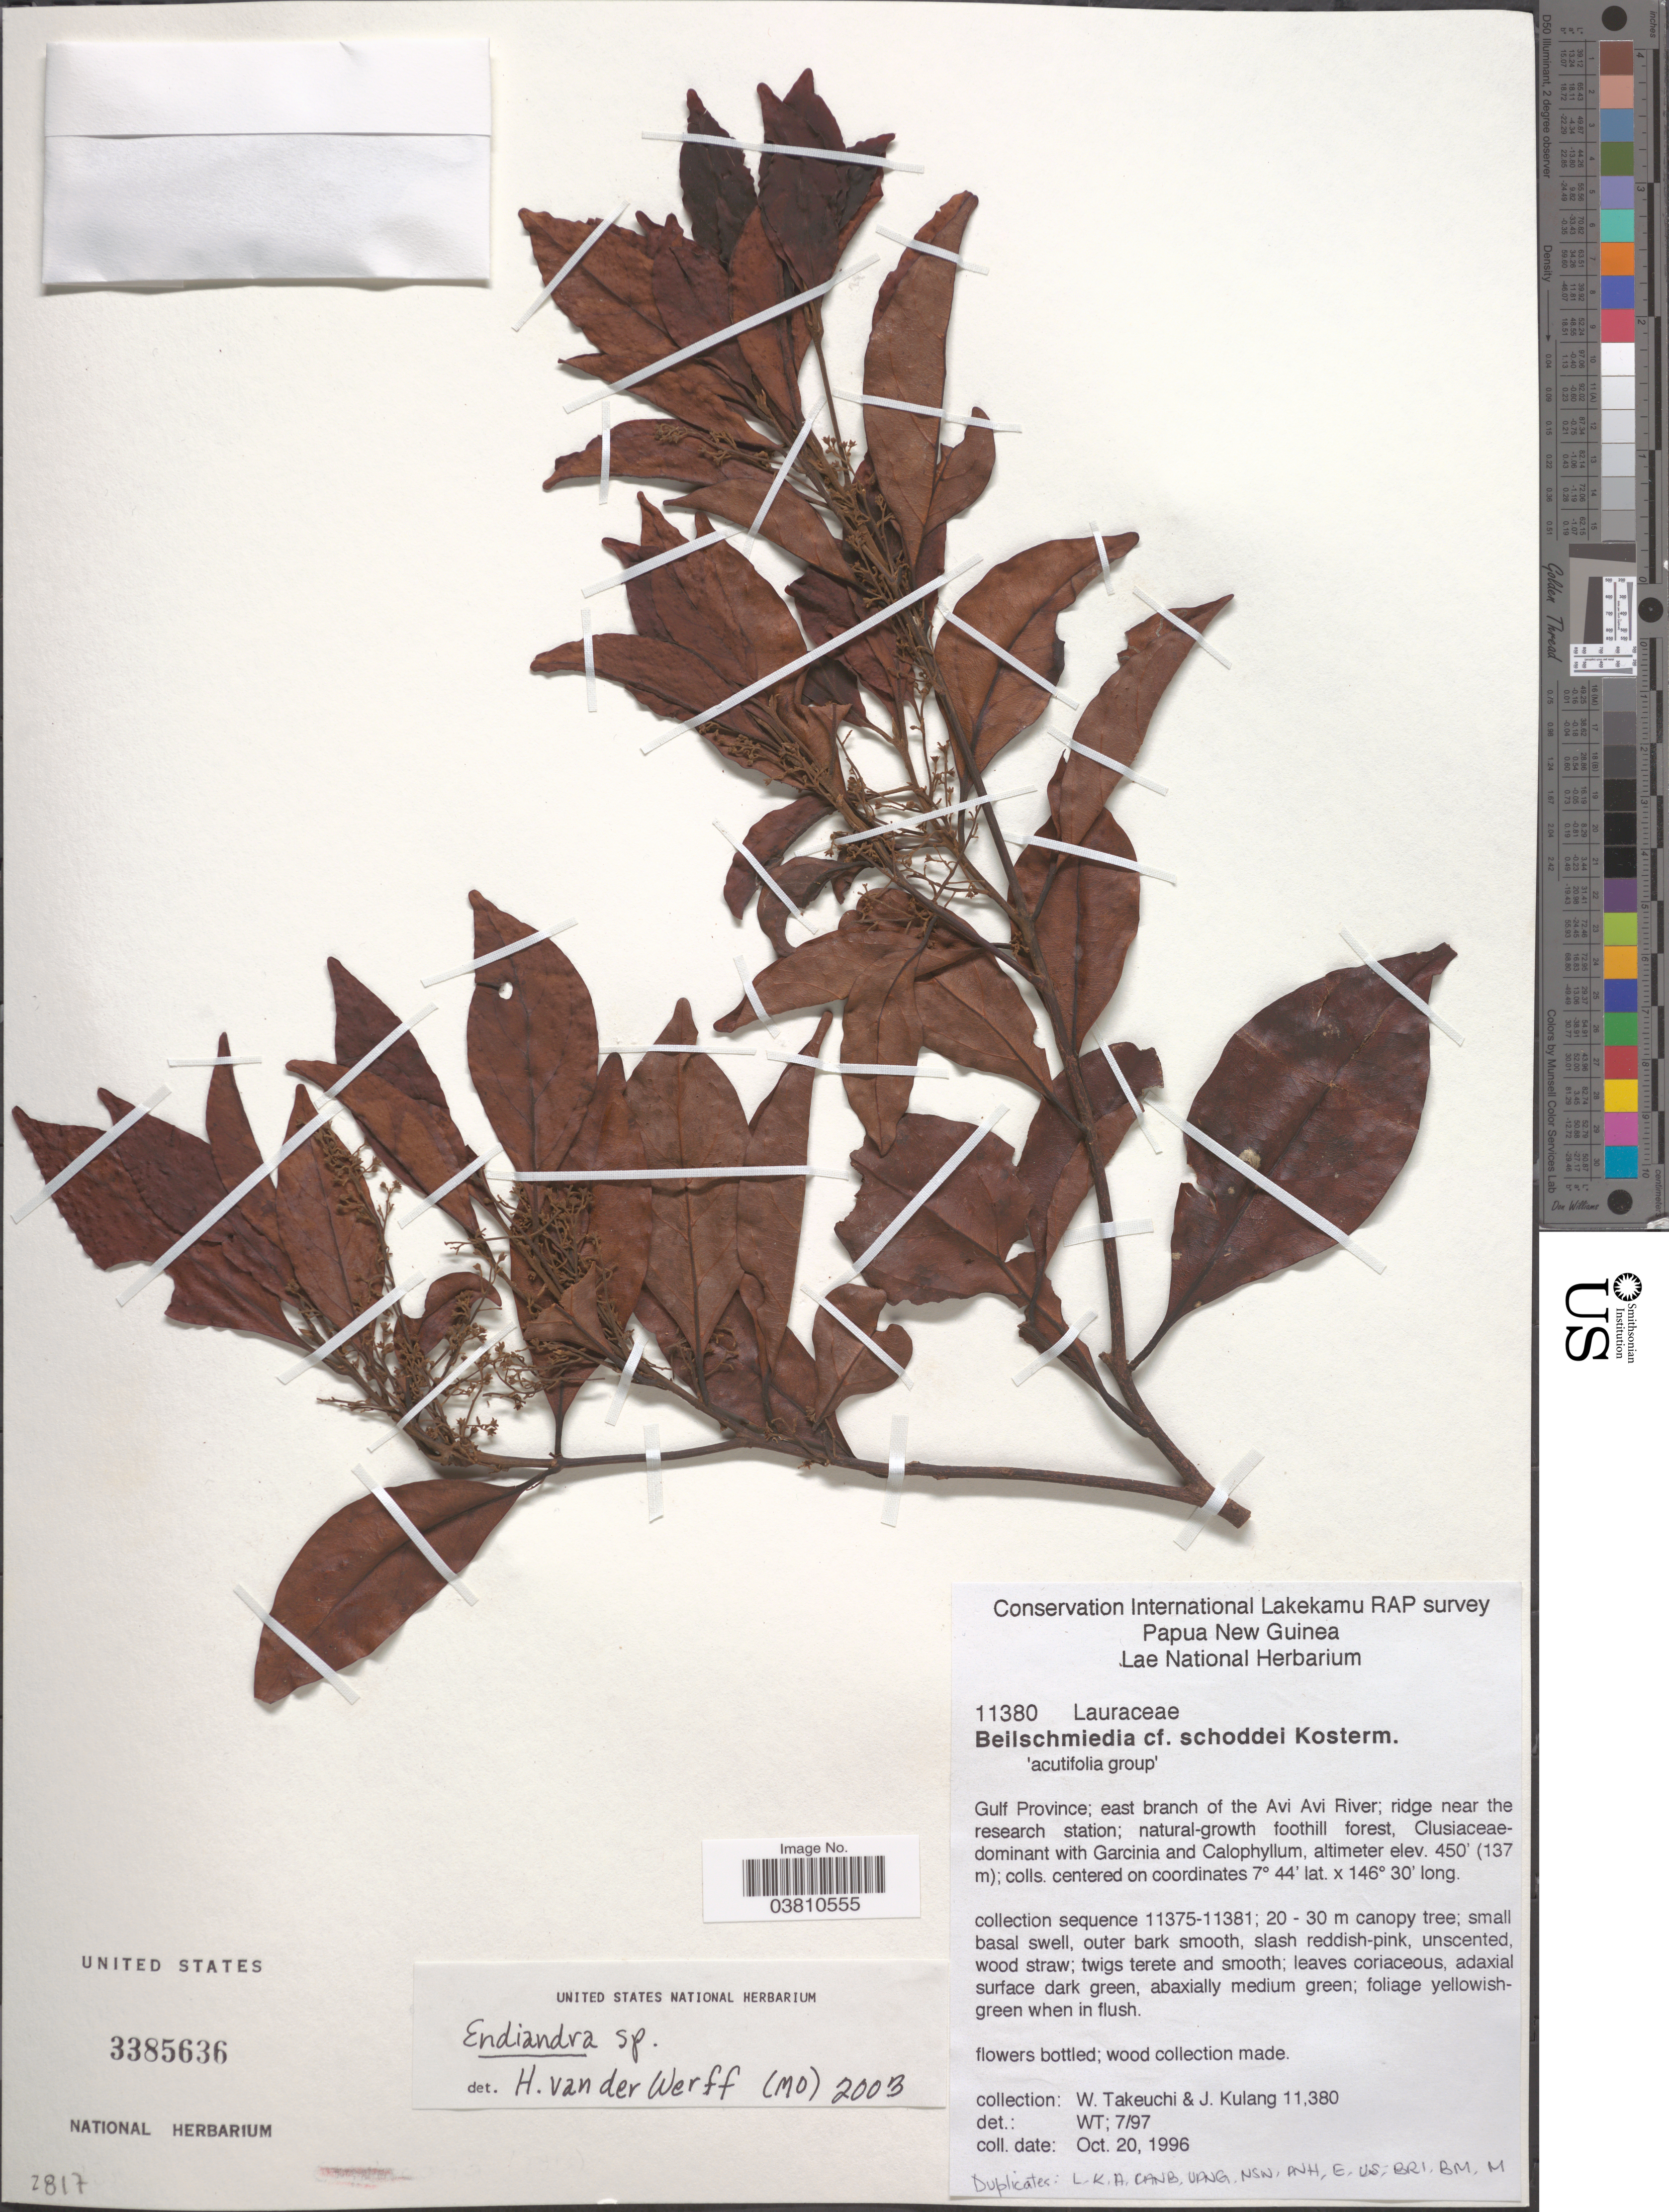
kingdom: Plantae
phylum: Tracheophyta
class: Magnoliopsida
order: Laurales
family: Lauraceae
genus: Endiandra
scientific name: Endiandra sp.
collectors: W. Takeuchi & J. Kulang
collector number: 11380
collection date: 1996-10-20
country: Papua New Guinea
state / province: Gulf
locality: East branch of the Avi Avi River; ridge near the research station.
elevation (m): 137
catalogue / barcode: US 3385636